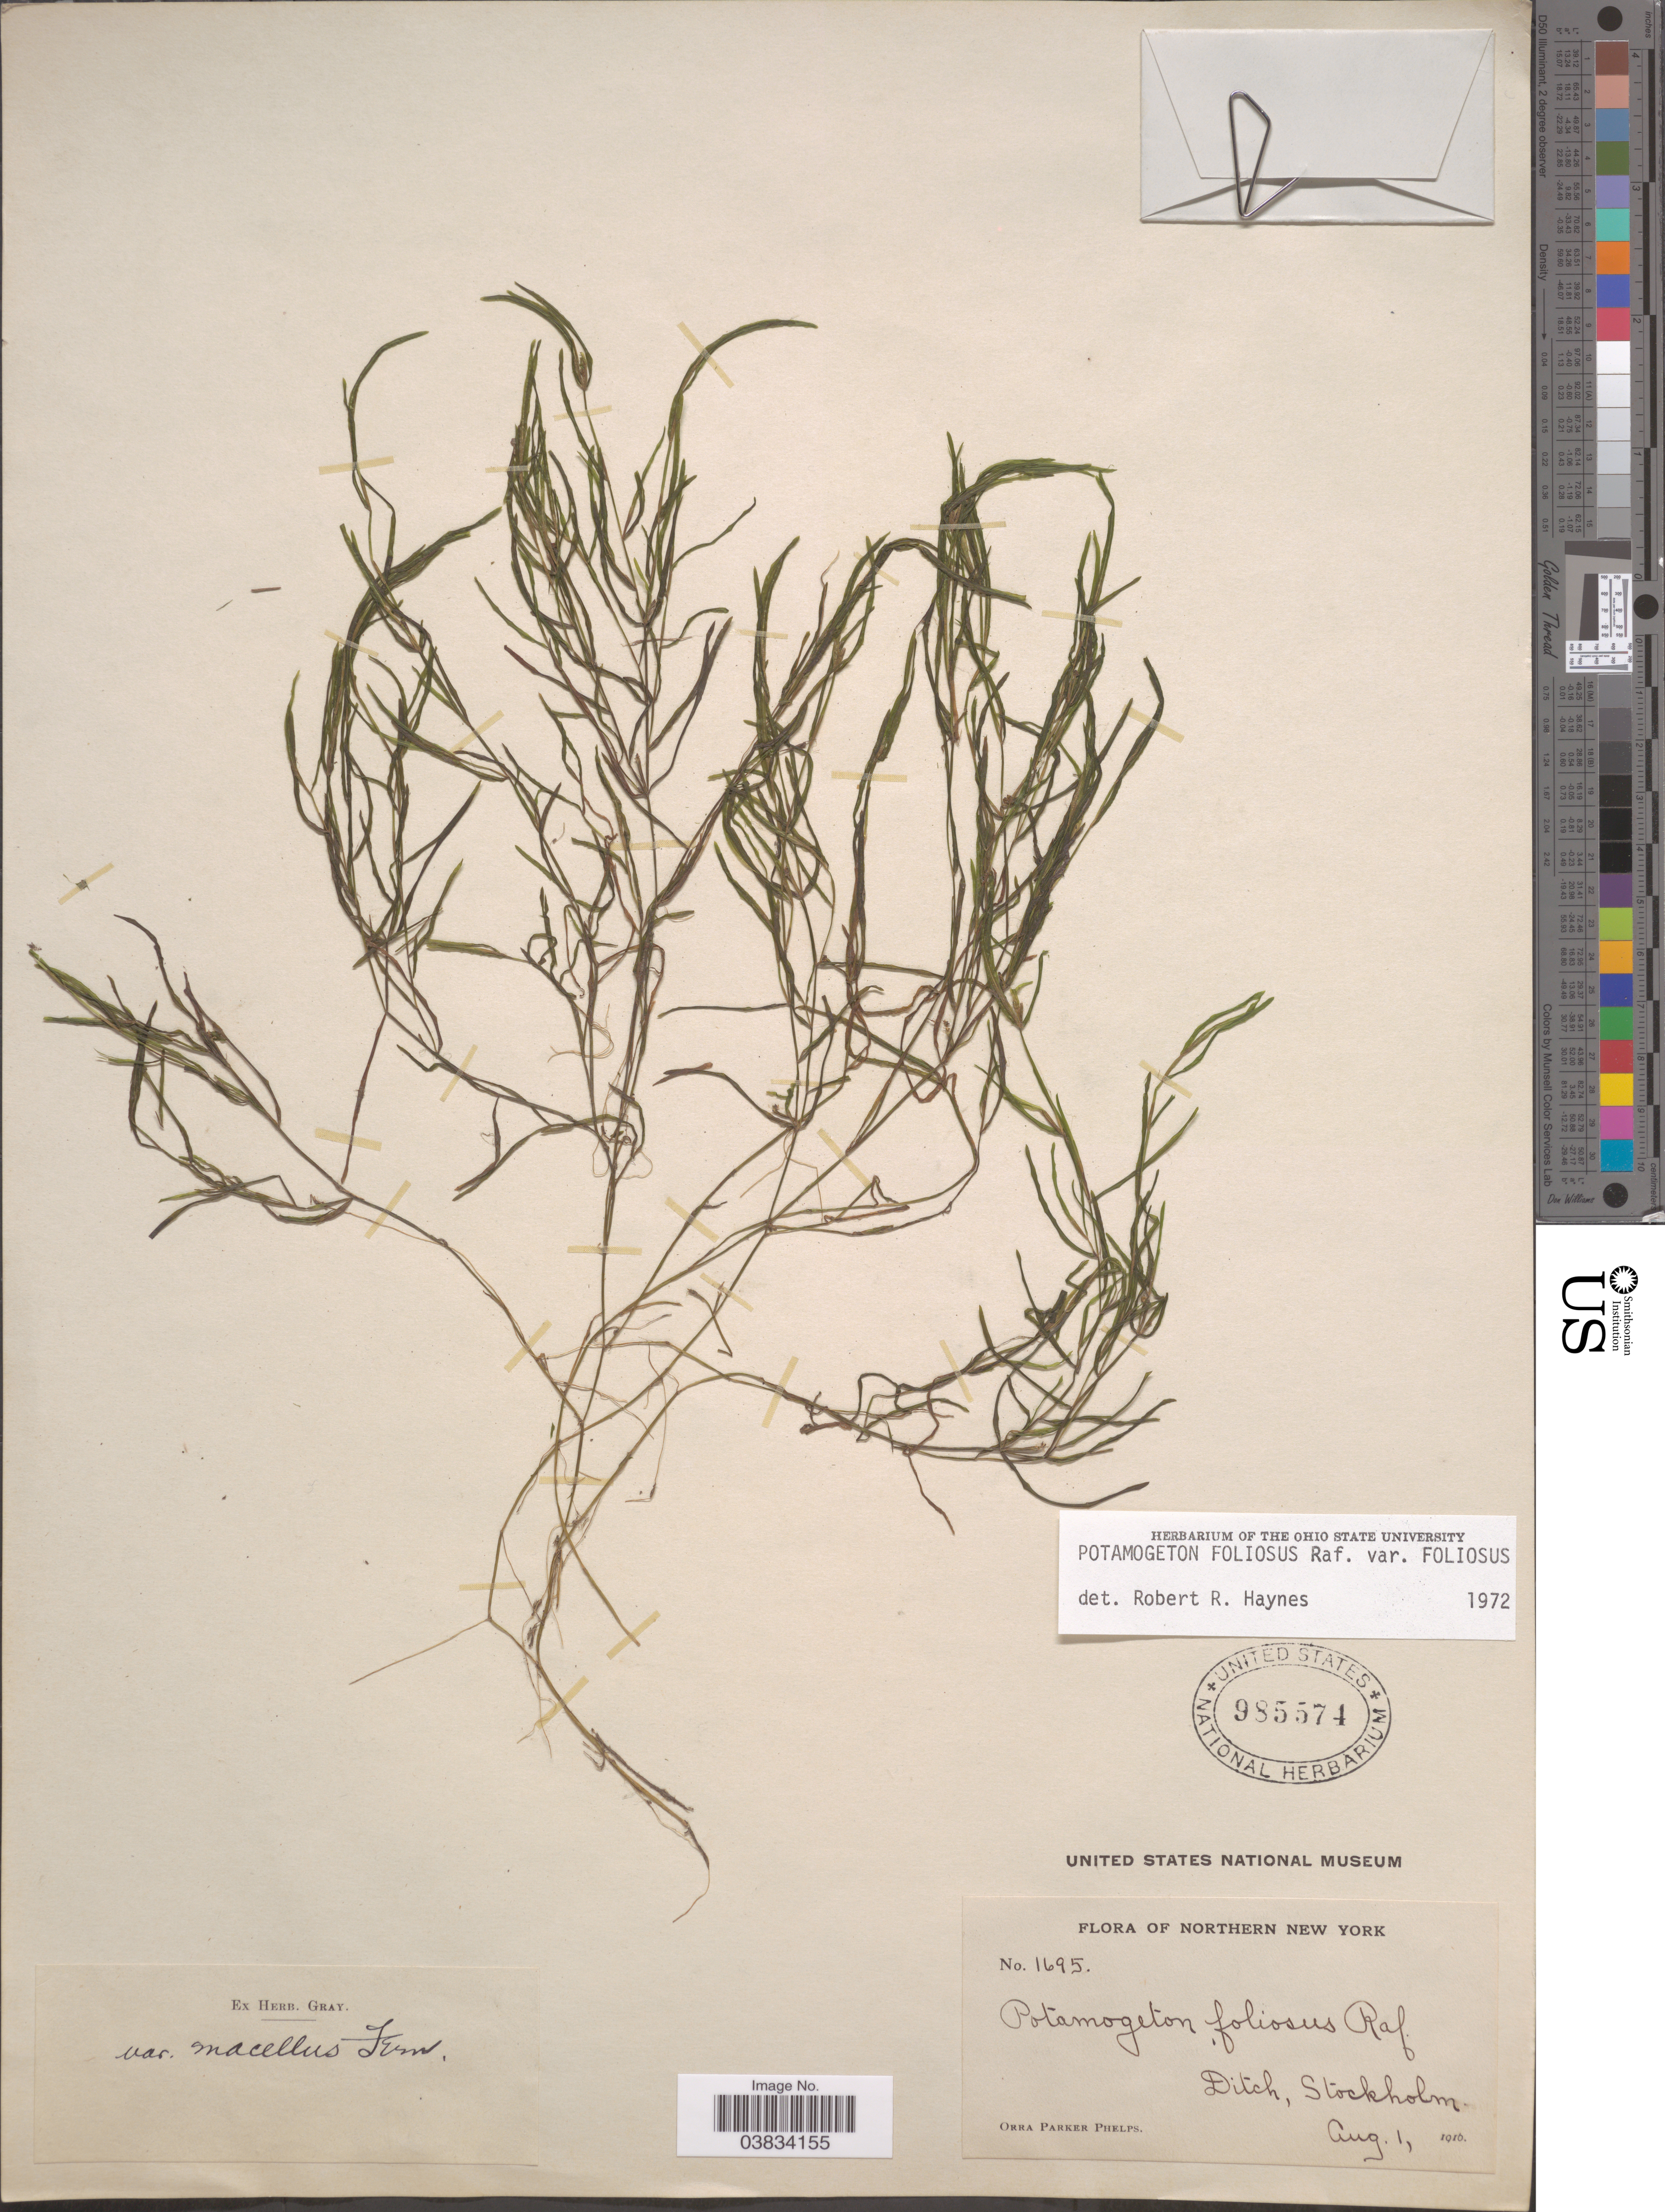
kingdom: Plantae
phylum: Tracheophyta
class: Liliopsida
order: Alismatales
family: Potamogetonaceae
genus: Potamogeton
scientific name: Potamogeton foliosus var. foliosus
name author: Raf.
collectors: O. P. Phelps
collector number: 1695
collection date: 1916-08-01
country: United States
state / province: New York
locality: Northern New York. Ditch, Stockholm.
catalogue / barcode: US 985574